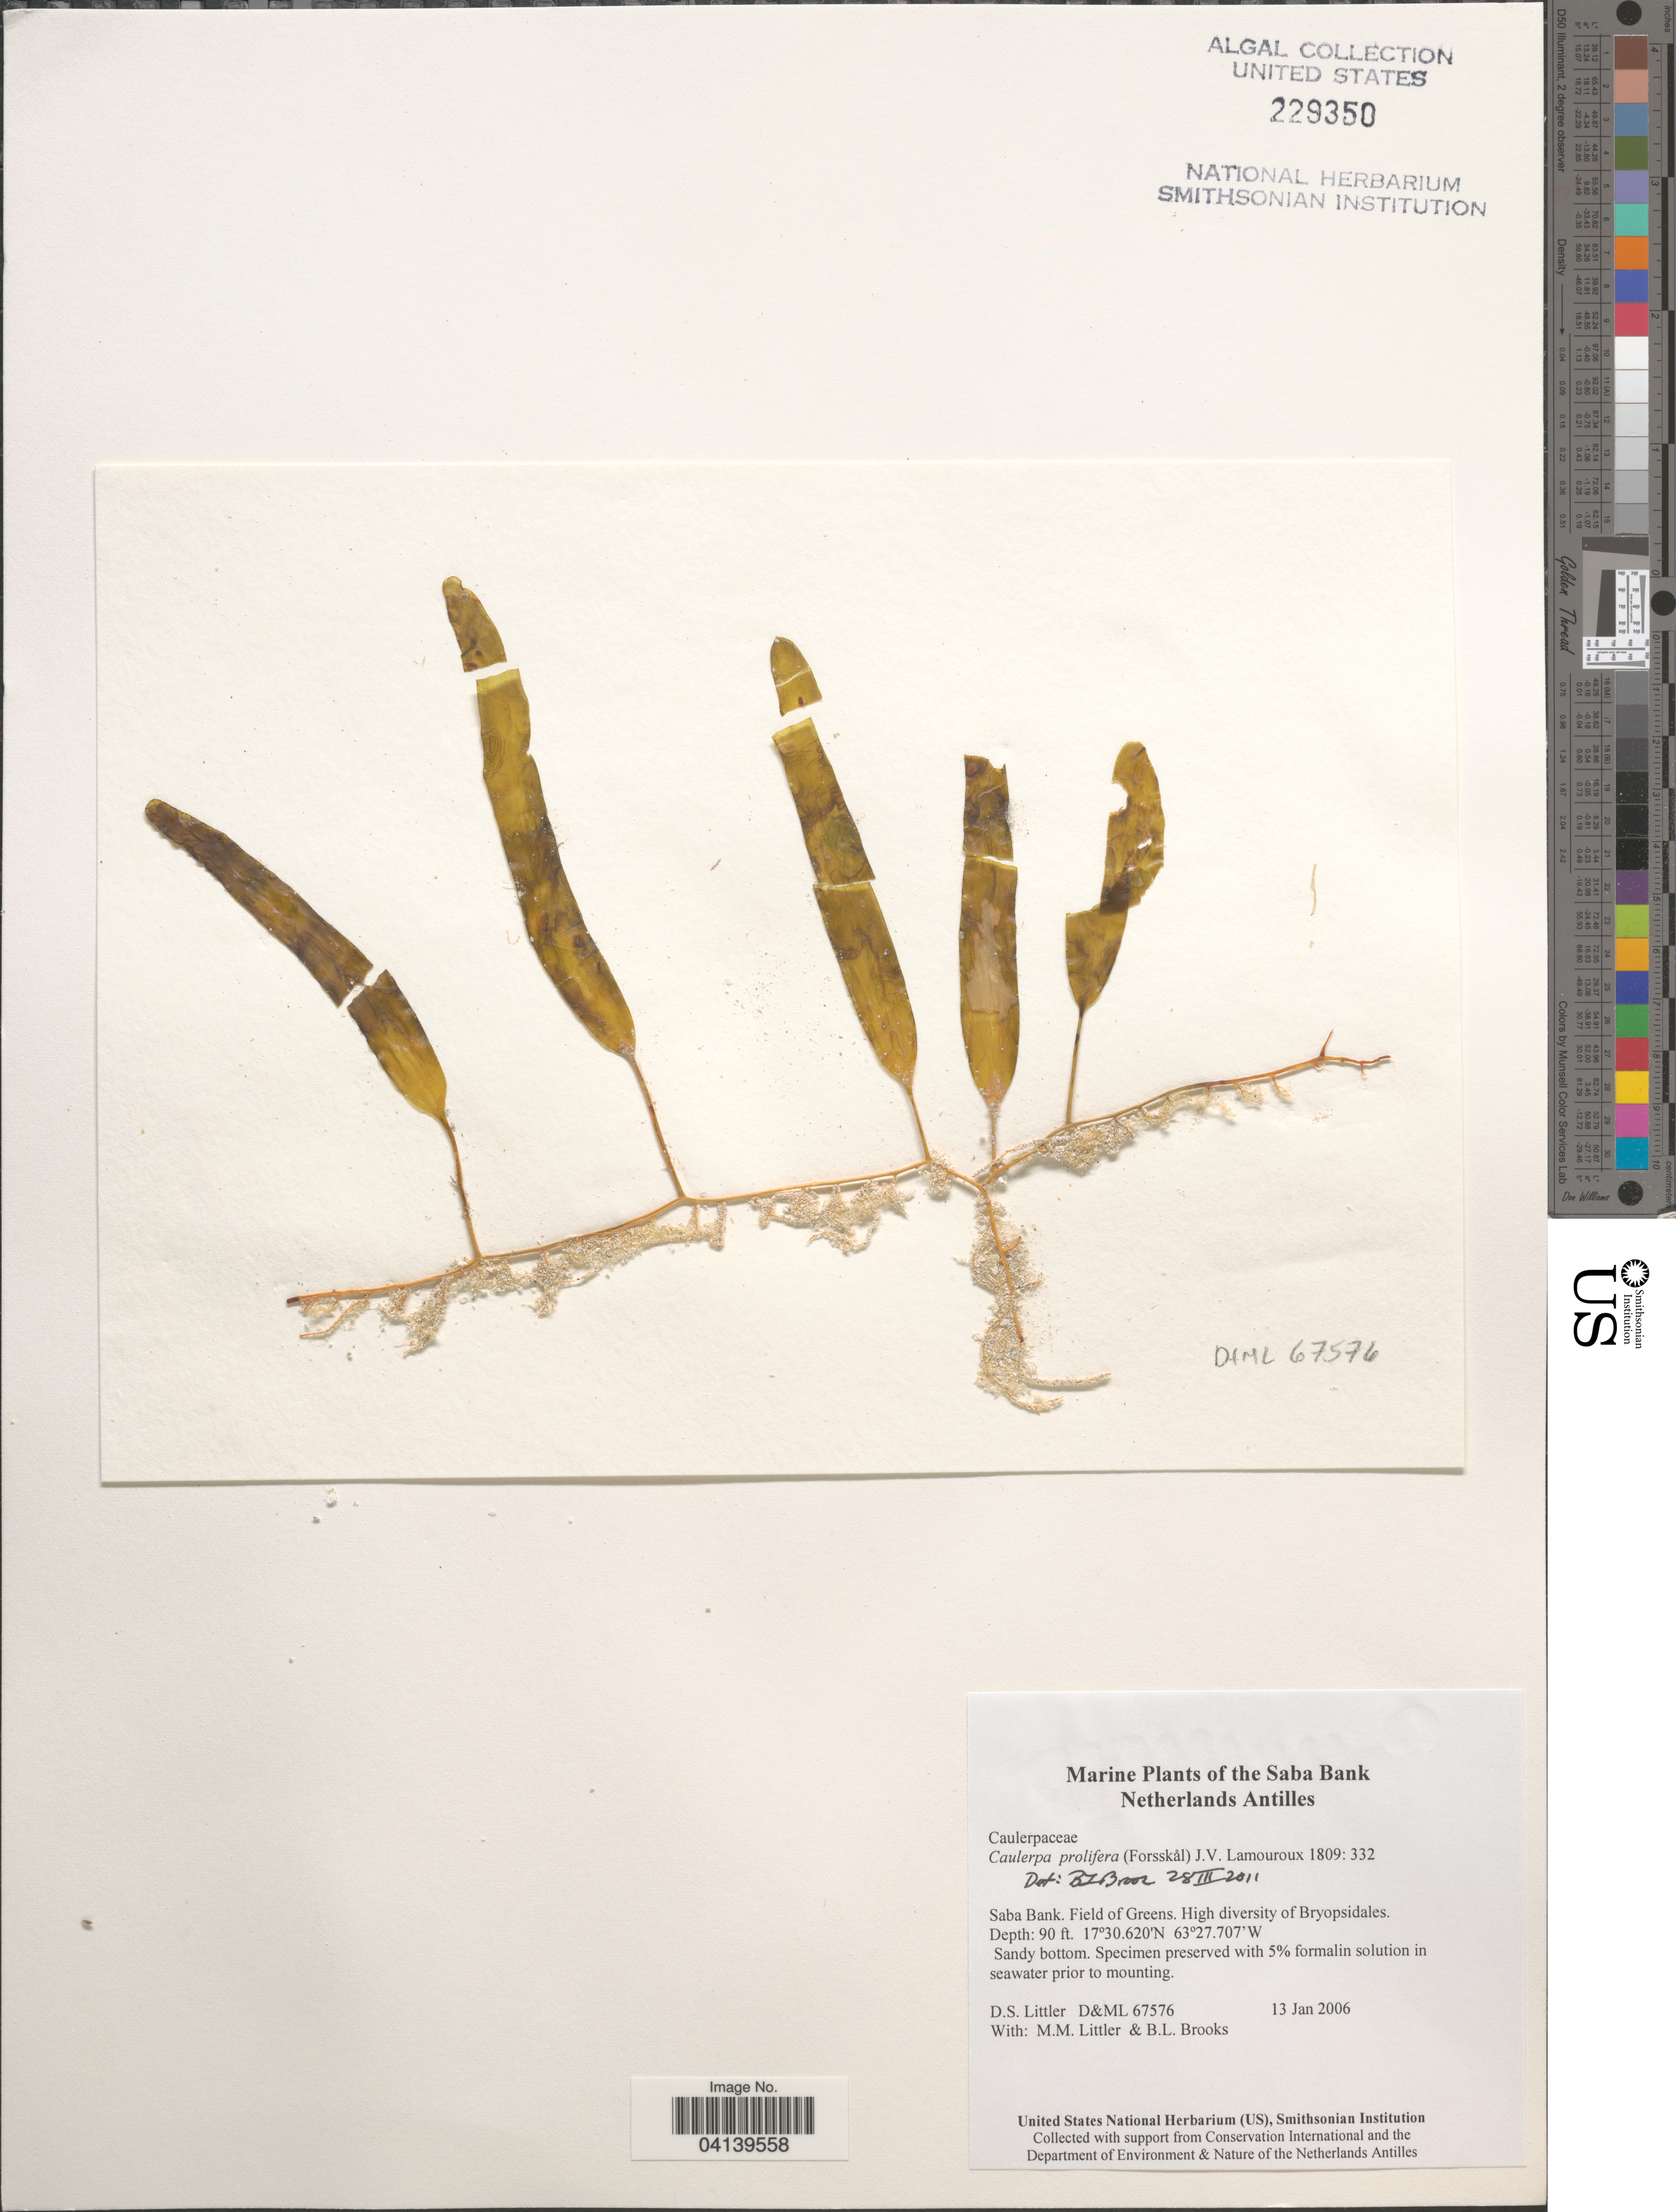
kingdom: Plantae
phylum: Chlorophyta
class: Ulvophyceae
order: Bryopsidales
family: Caulerpaceae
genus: Caulerpa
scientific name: Caulerpa prolifera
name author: (Forssk.) J.V.Lamouroux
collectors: D. S. Littler & B. Brooks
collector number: D&ML67576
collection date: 2006-01-13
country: Netherlands Antilles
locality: Saba Bank. Field of Greens.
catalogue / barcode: US 229350